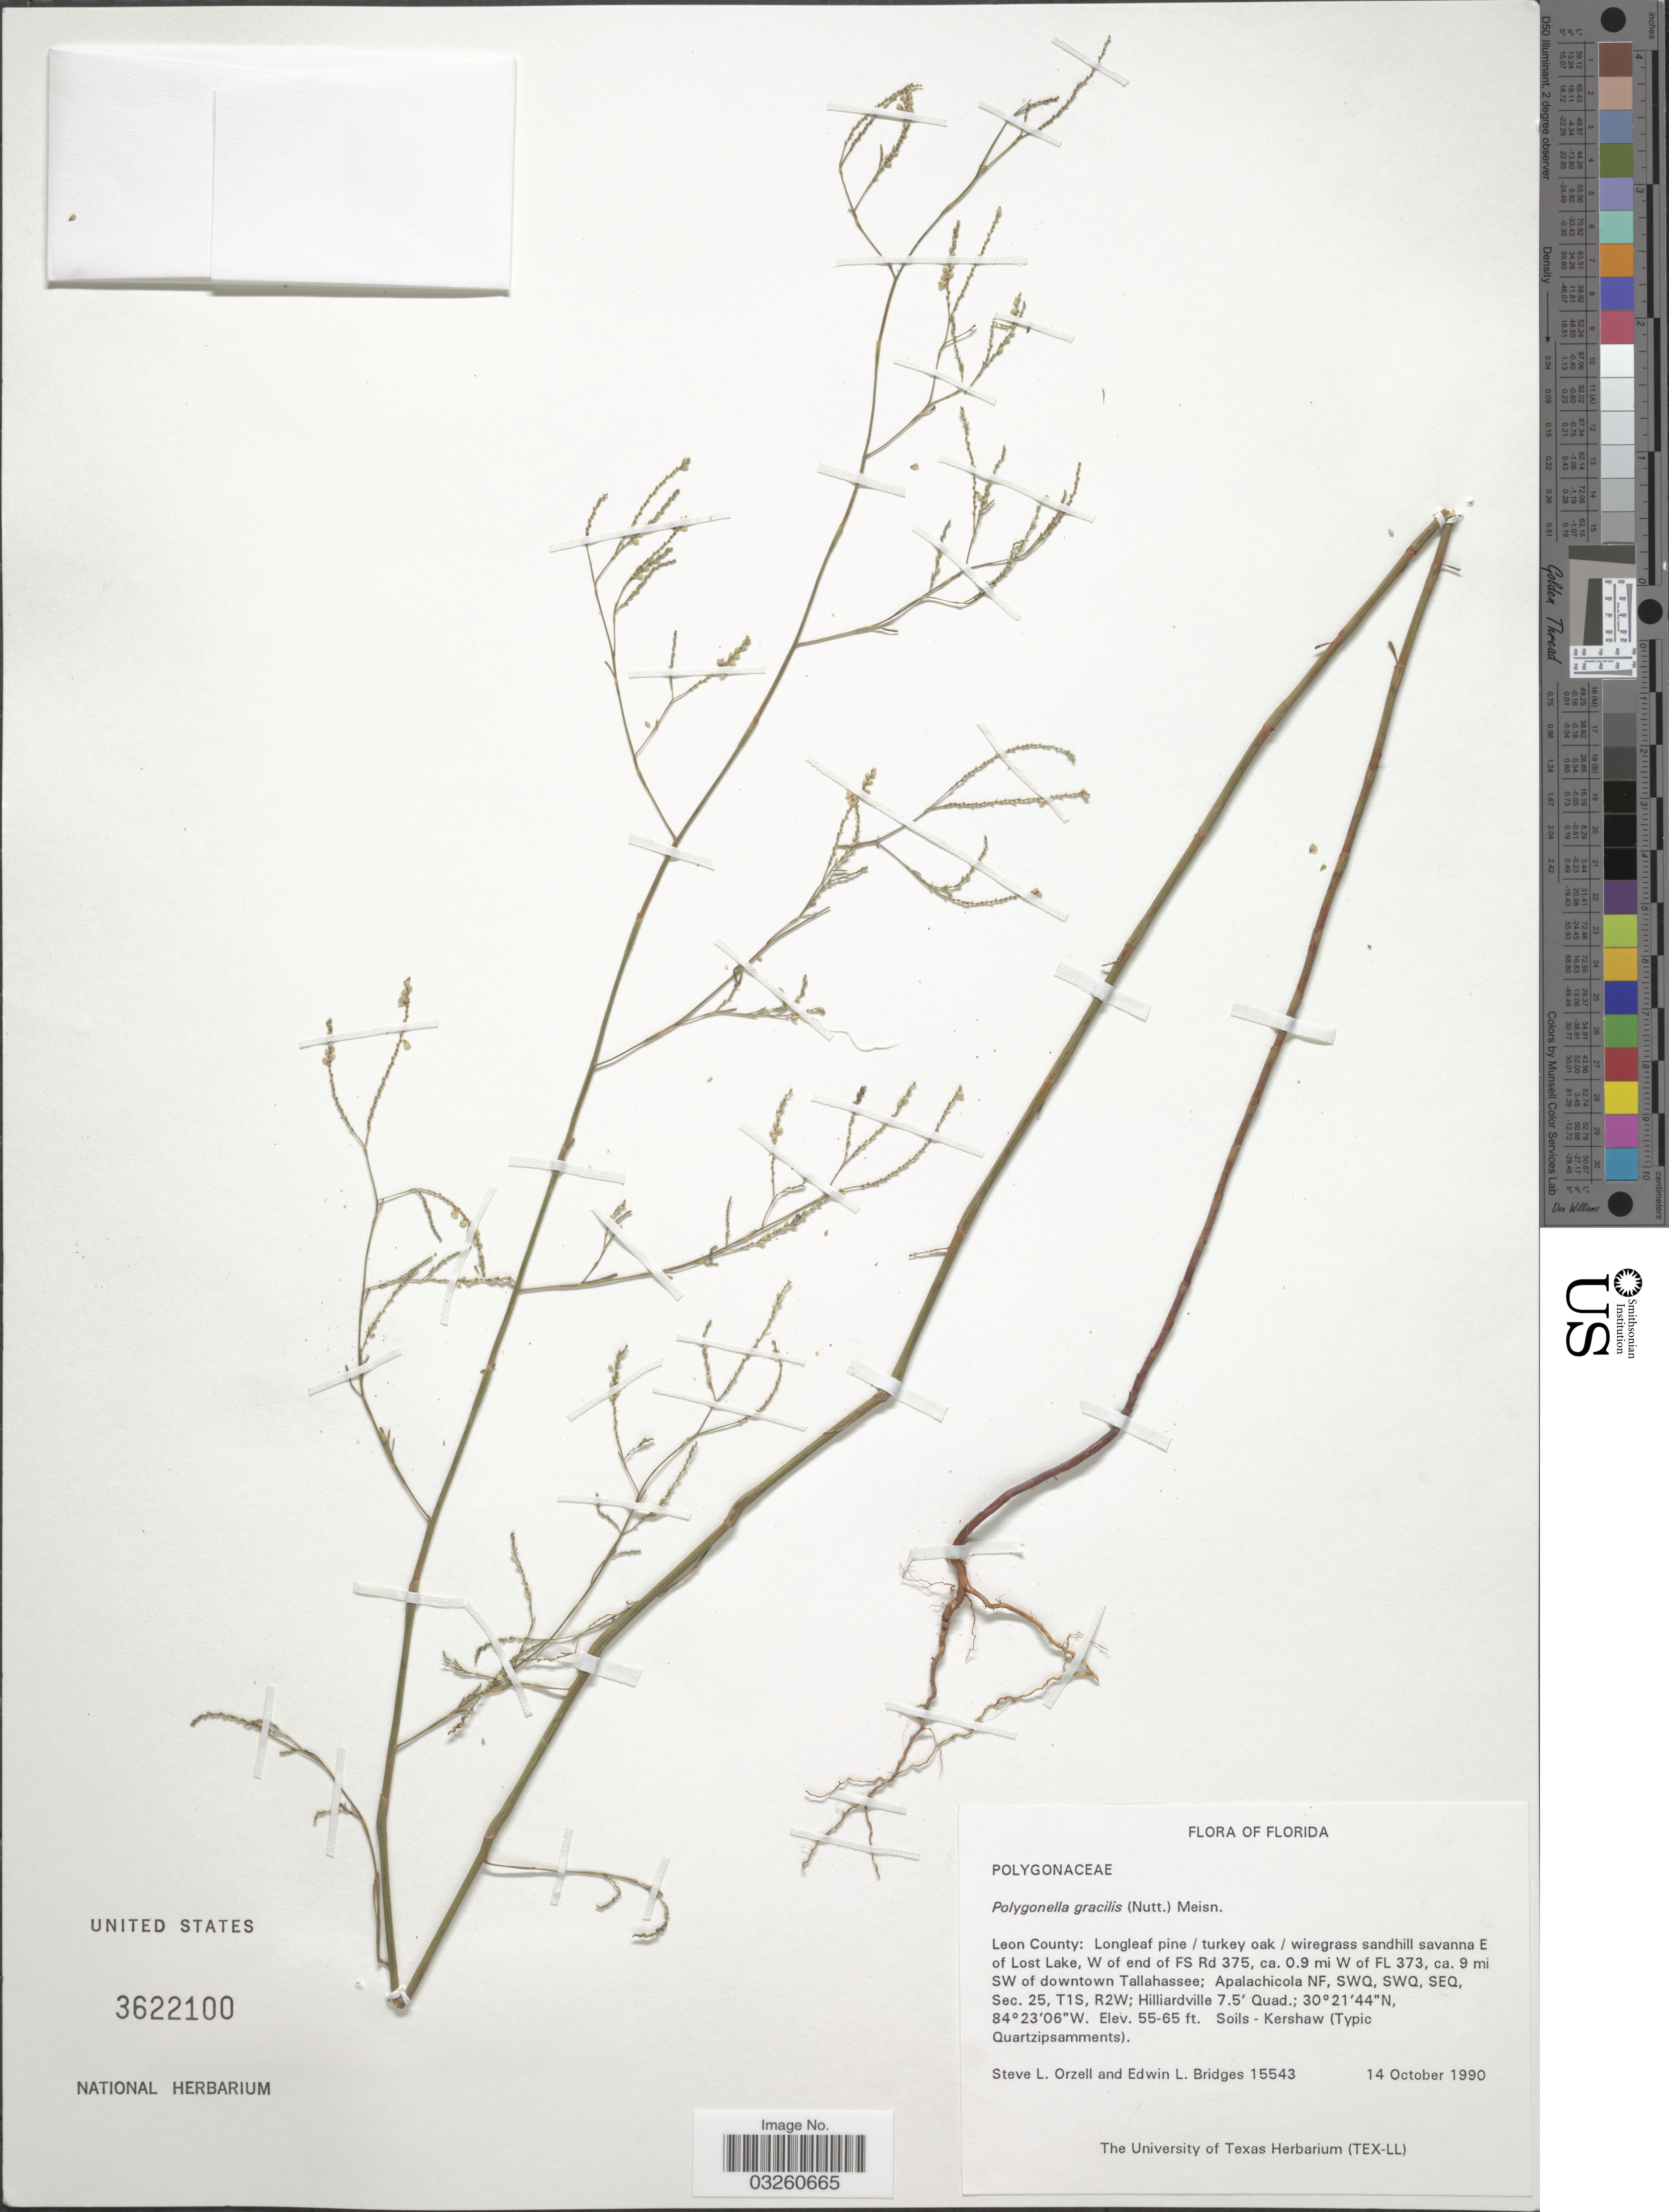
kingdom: Plantae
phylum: Tracheophyta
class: Magnoliopsida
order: Caryophyllales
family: Polygonaceae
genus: Polygonella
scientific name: Polygonella gracilis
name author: (Nutt.) Meisn.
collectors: S. Orzell & E. Bridges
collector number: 15543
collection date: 1990-10-14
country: United States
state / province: Florida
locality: Leon County: E of Lost Lake, W of end of FS Rd 375, ca. 0.9 mi W of FL 373, ca. 9 mi SW of downtown Tallahassee; Apalachicola NF, SWQ, SWQ, SEQ, Sec. 25, T1S, R2W; Hilliardville 7.5' Quad.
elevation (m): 17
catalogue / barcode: US 3622100